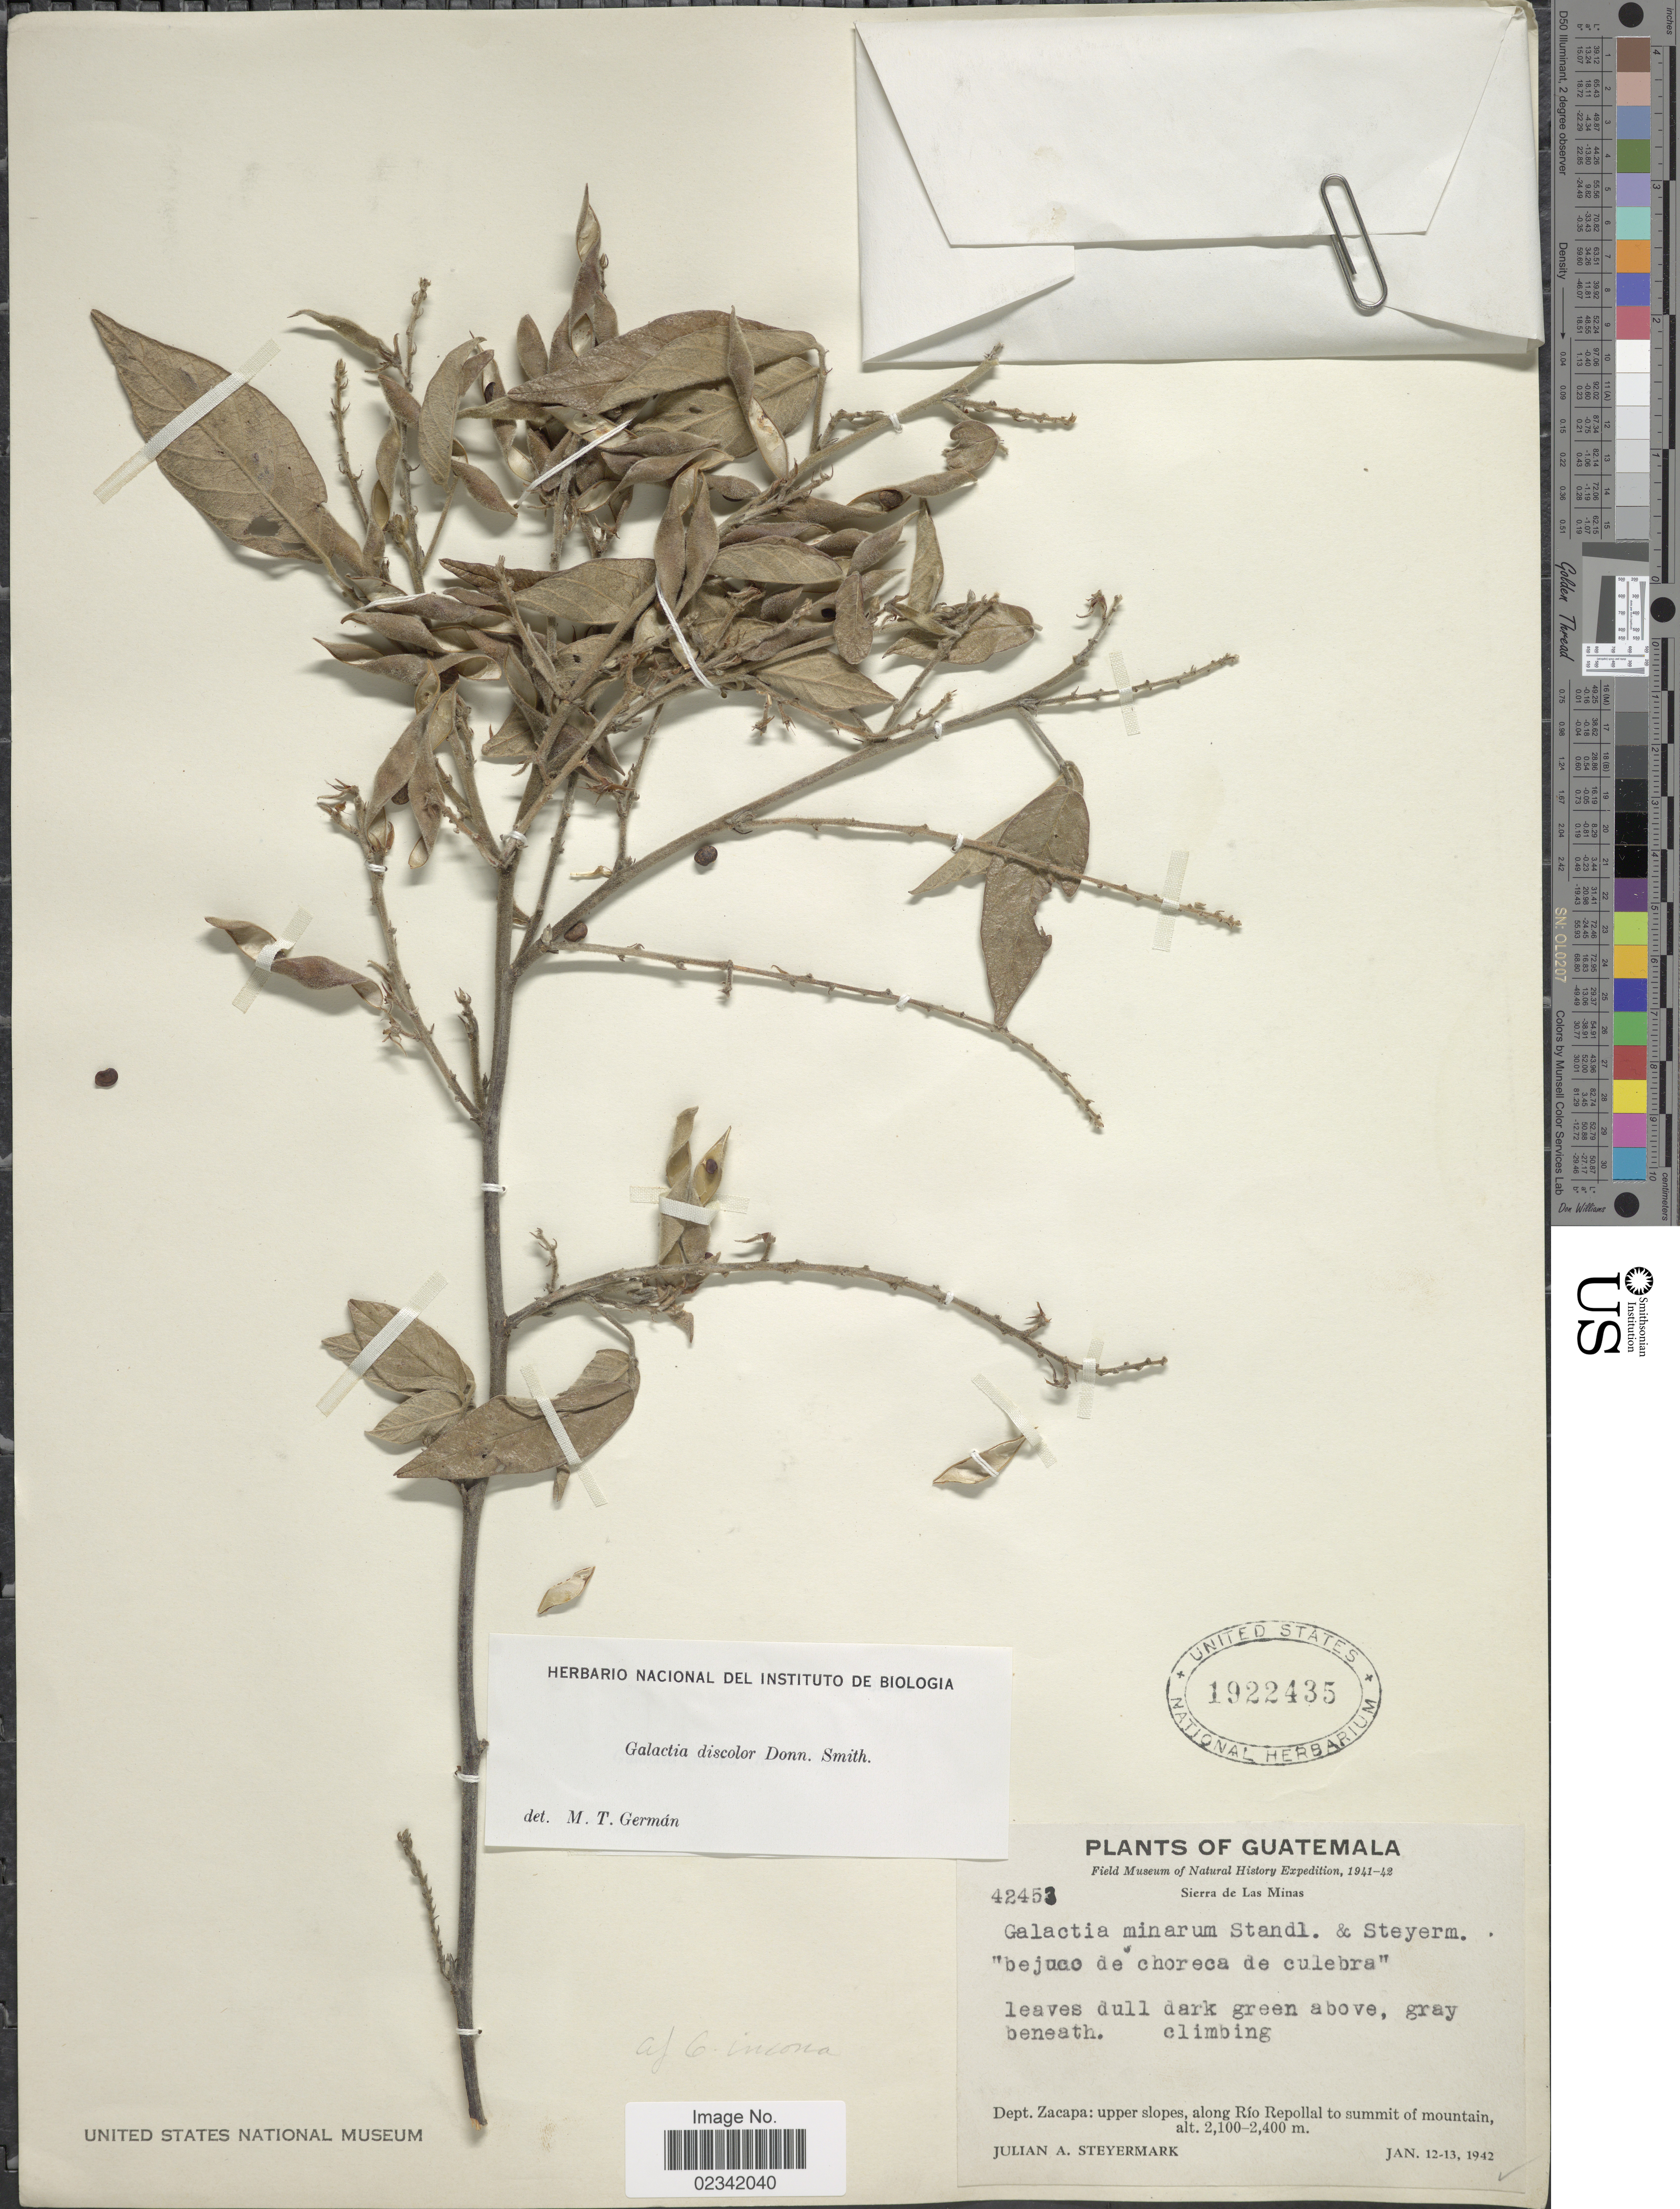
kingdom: Plantae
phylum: Tracheophyta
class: Magnoliopsida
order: Fabales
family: Fabaceae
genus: Galactia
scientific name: Galactia discolor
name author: Donn. Sm.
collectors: J. Steyermark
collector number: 42453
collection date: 1942-01-12/1942-01-13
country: Guatemala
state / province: Zacapa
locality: Dept. Zacapa: upper slopes, along Rio Repollal to summit of mountain, Sierra de Las Minas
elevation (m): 2100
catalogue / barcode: US 1922435